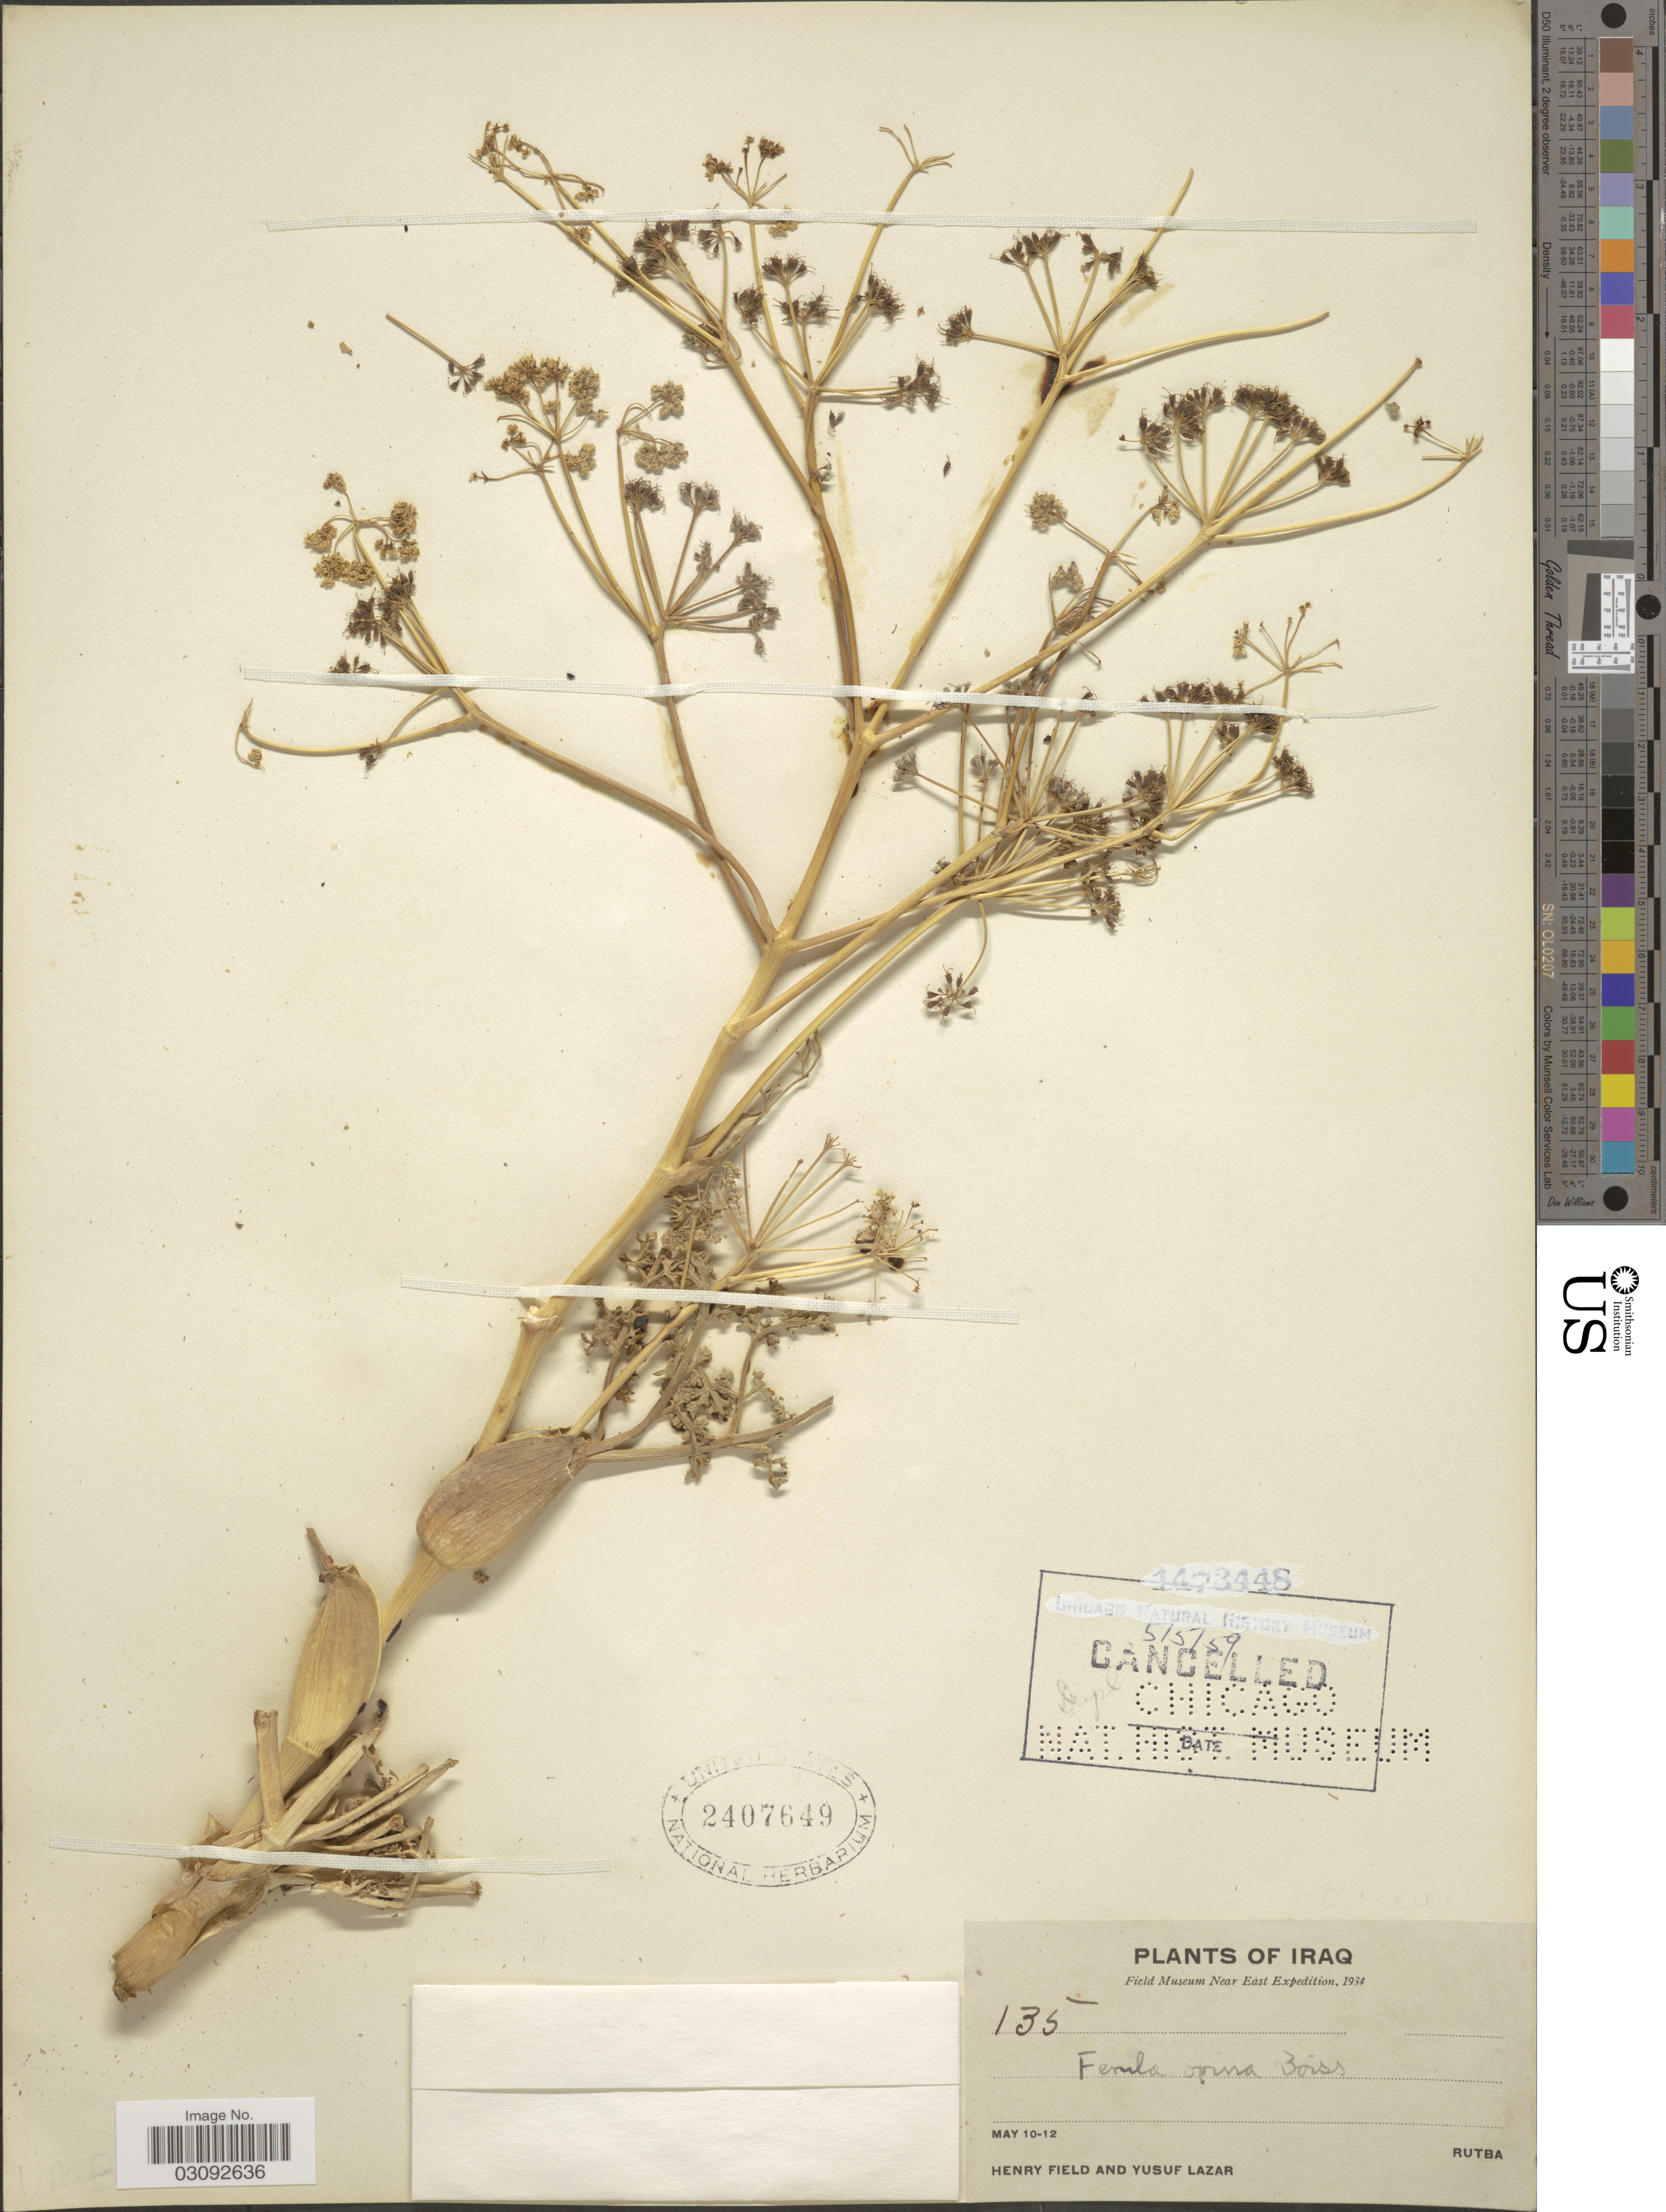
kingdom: Plantae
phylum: Tracheophyta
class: Magnoliopsida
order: Apiales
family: Apiaceae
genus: Ferula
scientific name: Ferula ovina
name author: (Boiss.) Boiss.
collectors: H. Field & Y. Lazar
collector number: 135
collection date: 1934-05-10/1934-05-12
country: Iraq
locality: Rutba. Near East [unsure placement].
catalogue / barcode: US 2407649